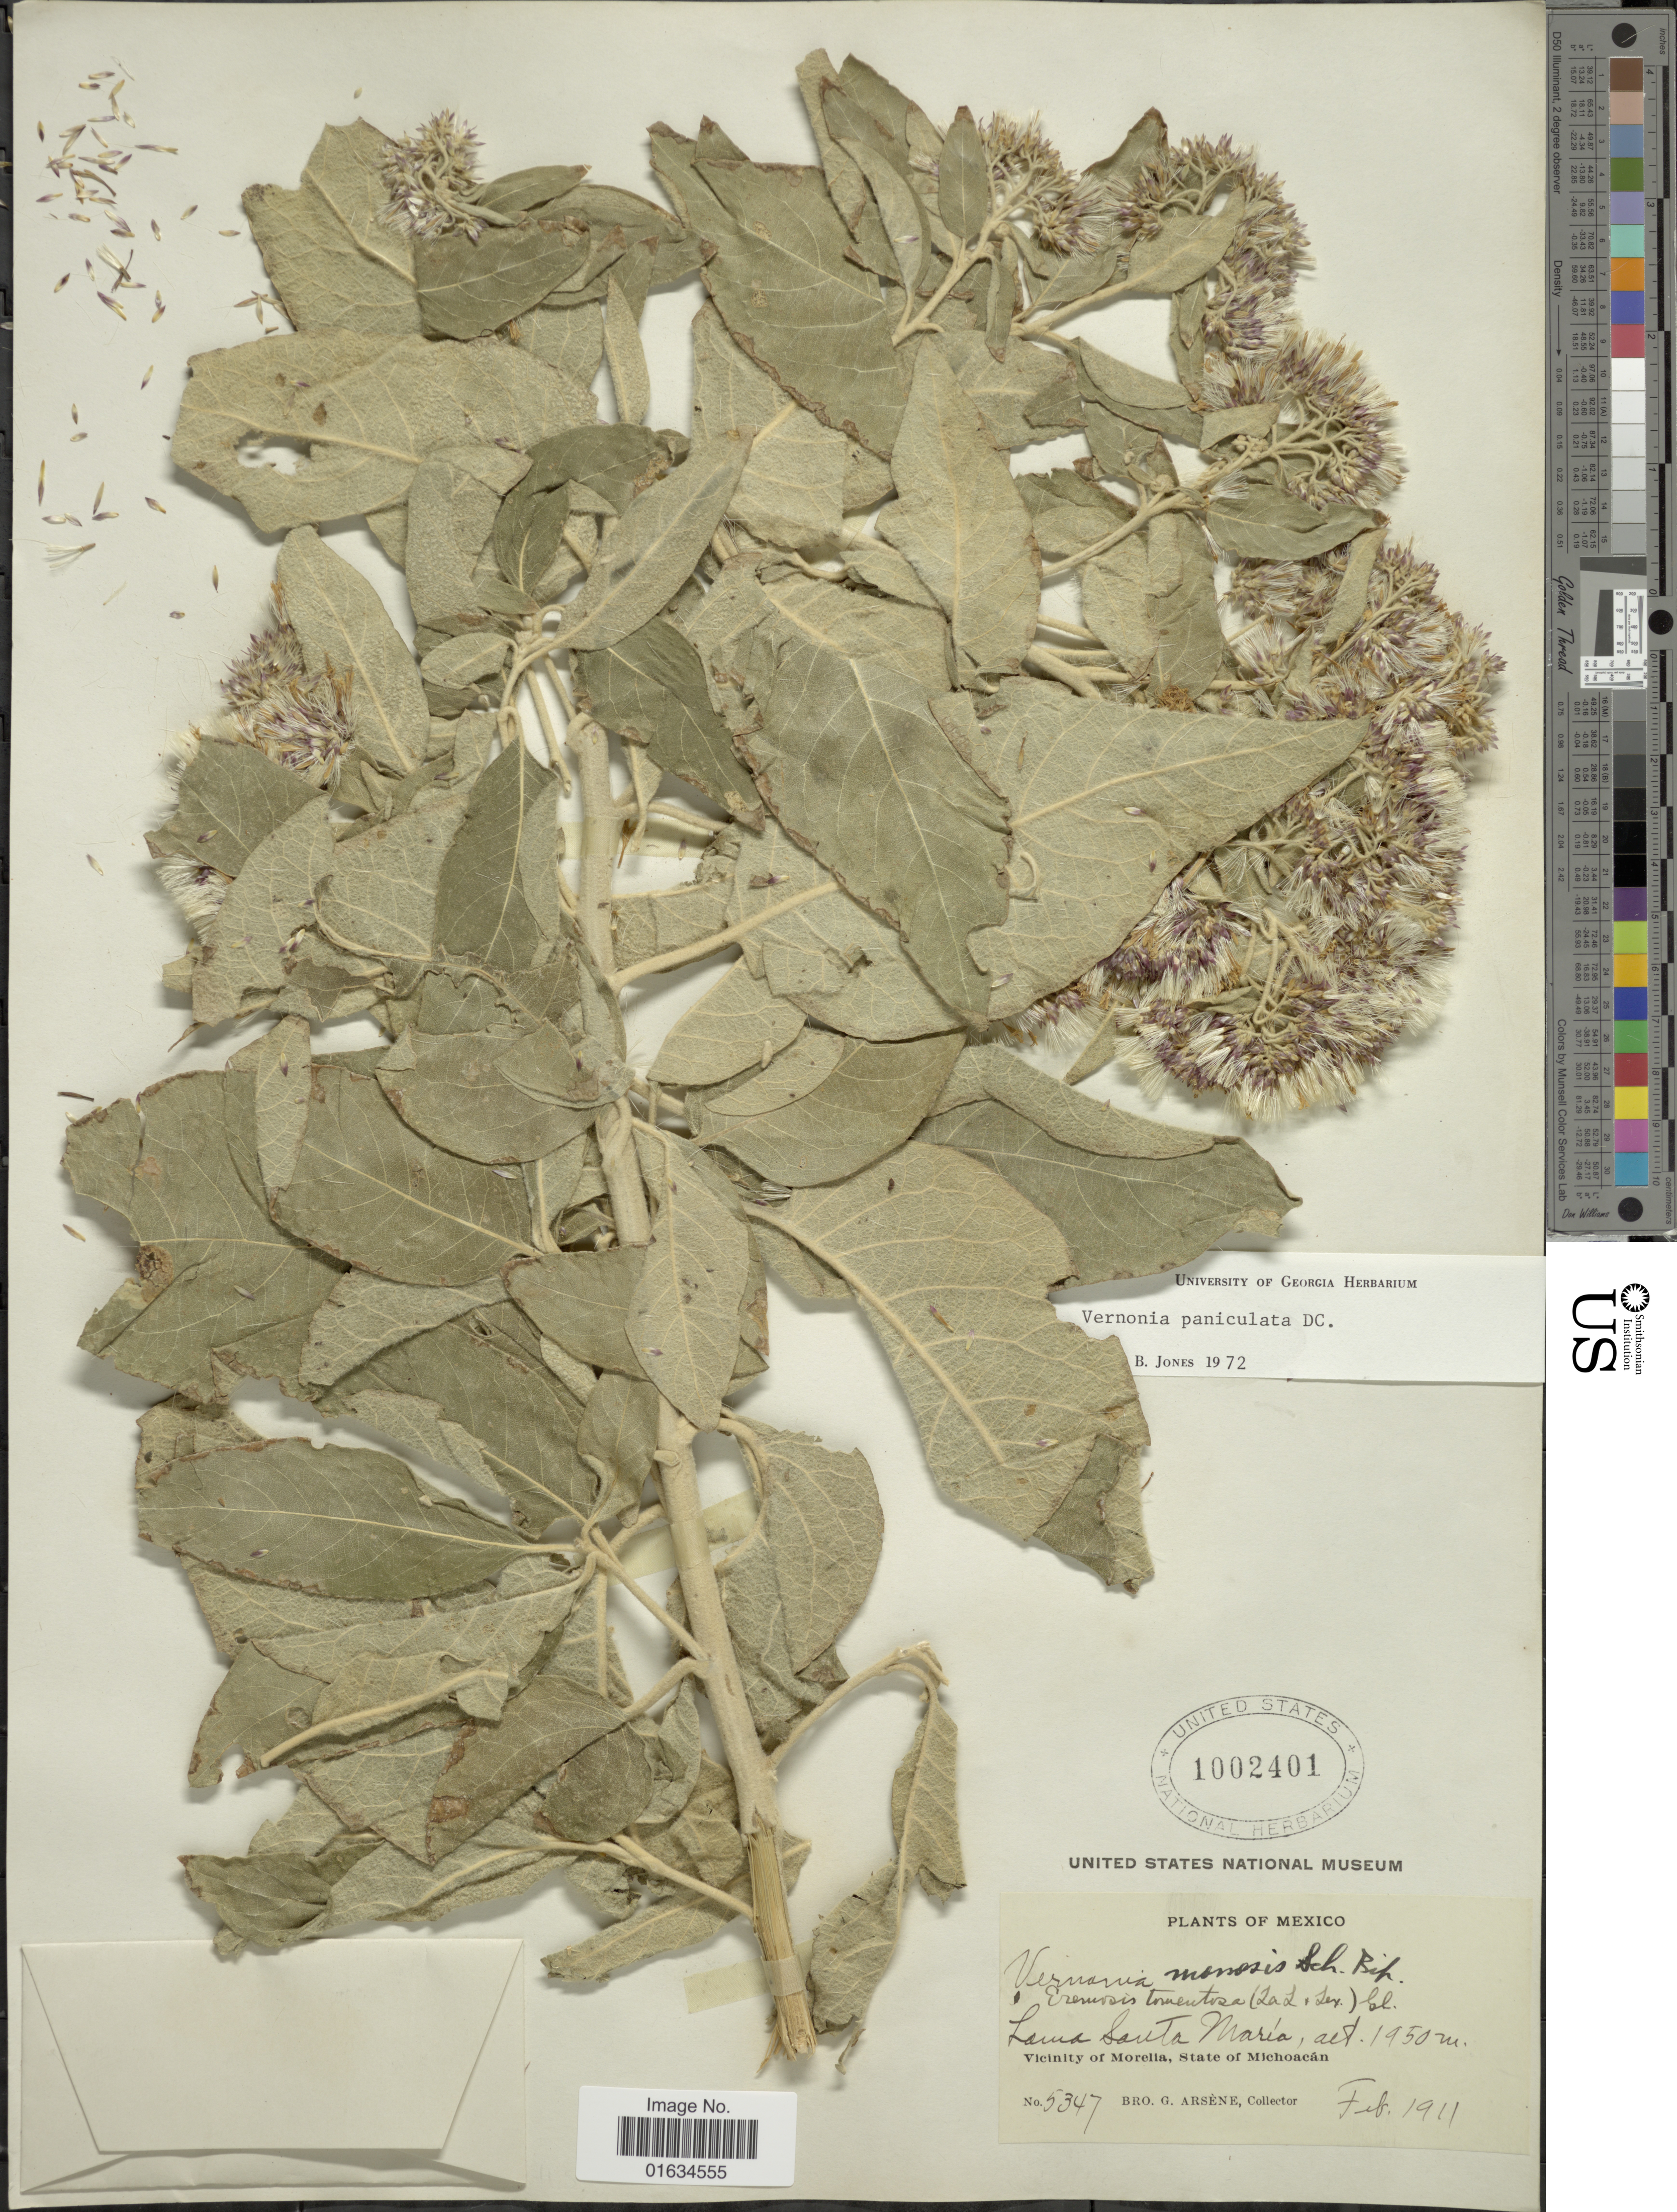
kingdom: Plantae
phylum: Tracheophyta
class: Magnoliopsida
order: Asterales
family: Asteraceae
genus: Vernonia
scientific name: Vernonia paniculata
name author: DC.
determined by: Jones, S. B.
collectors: Bro. G. Arsène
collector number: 5347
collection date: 1911-02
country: Mexico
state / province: Michoacán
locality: Laua Santa, Maria, Vicinity of Morelia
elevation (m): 1950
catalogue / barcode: US 1002401